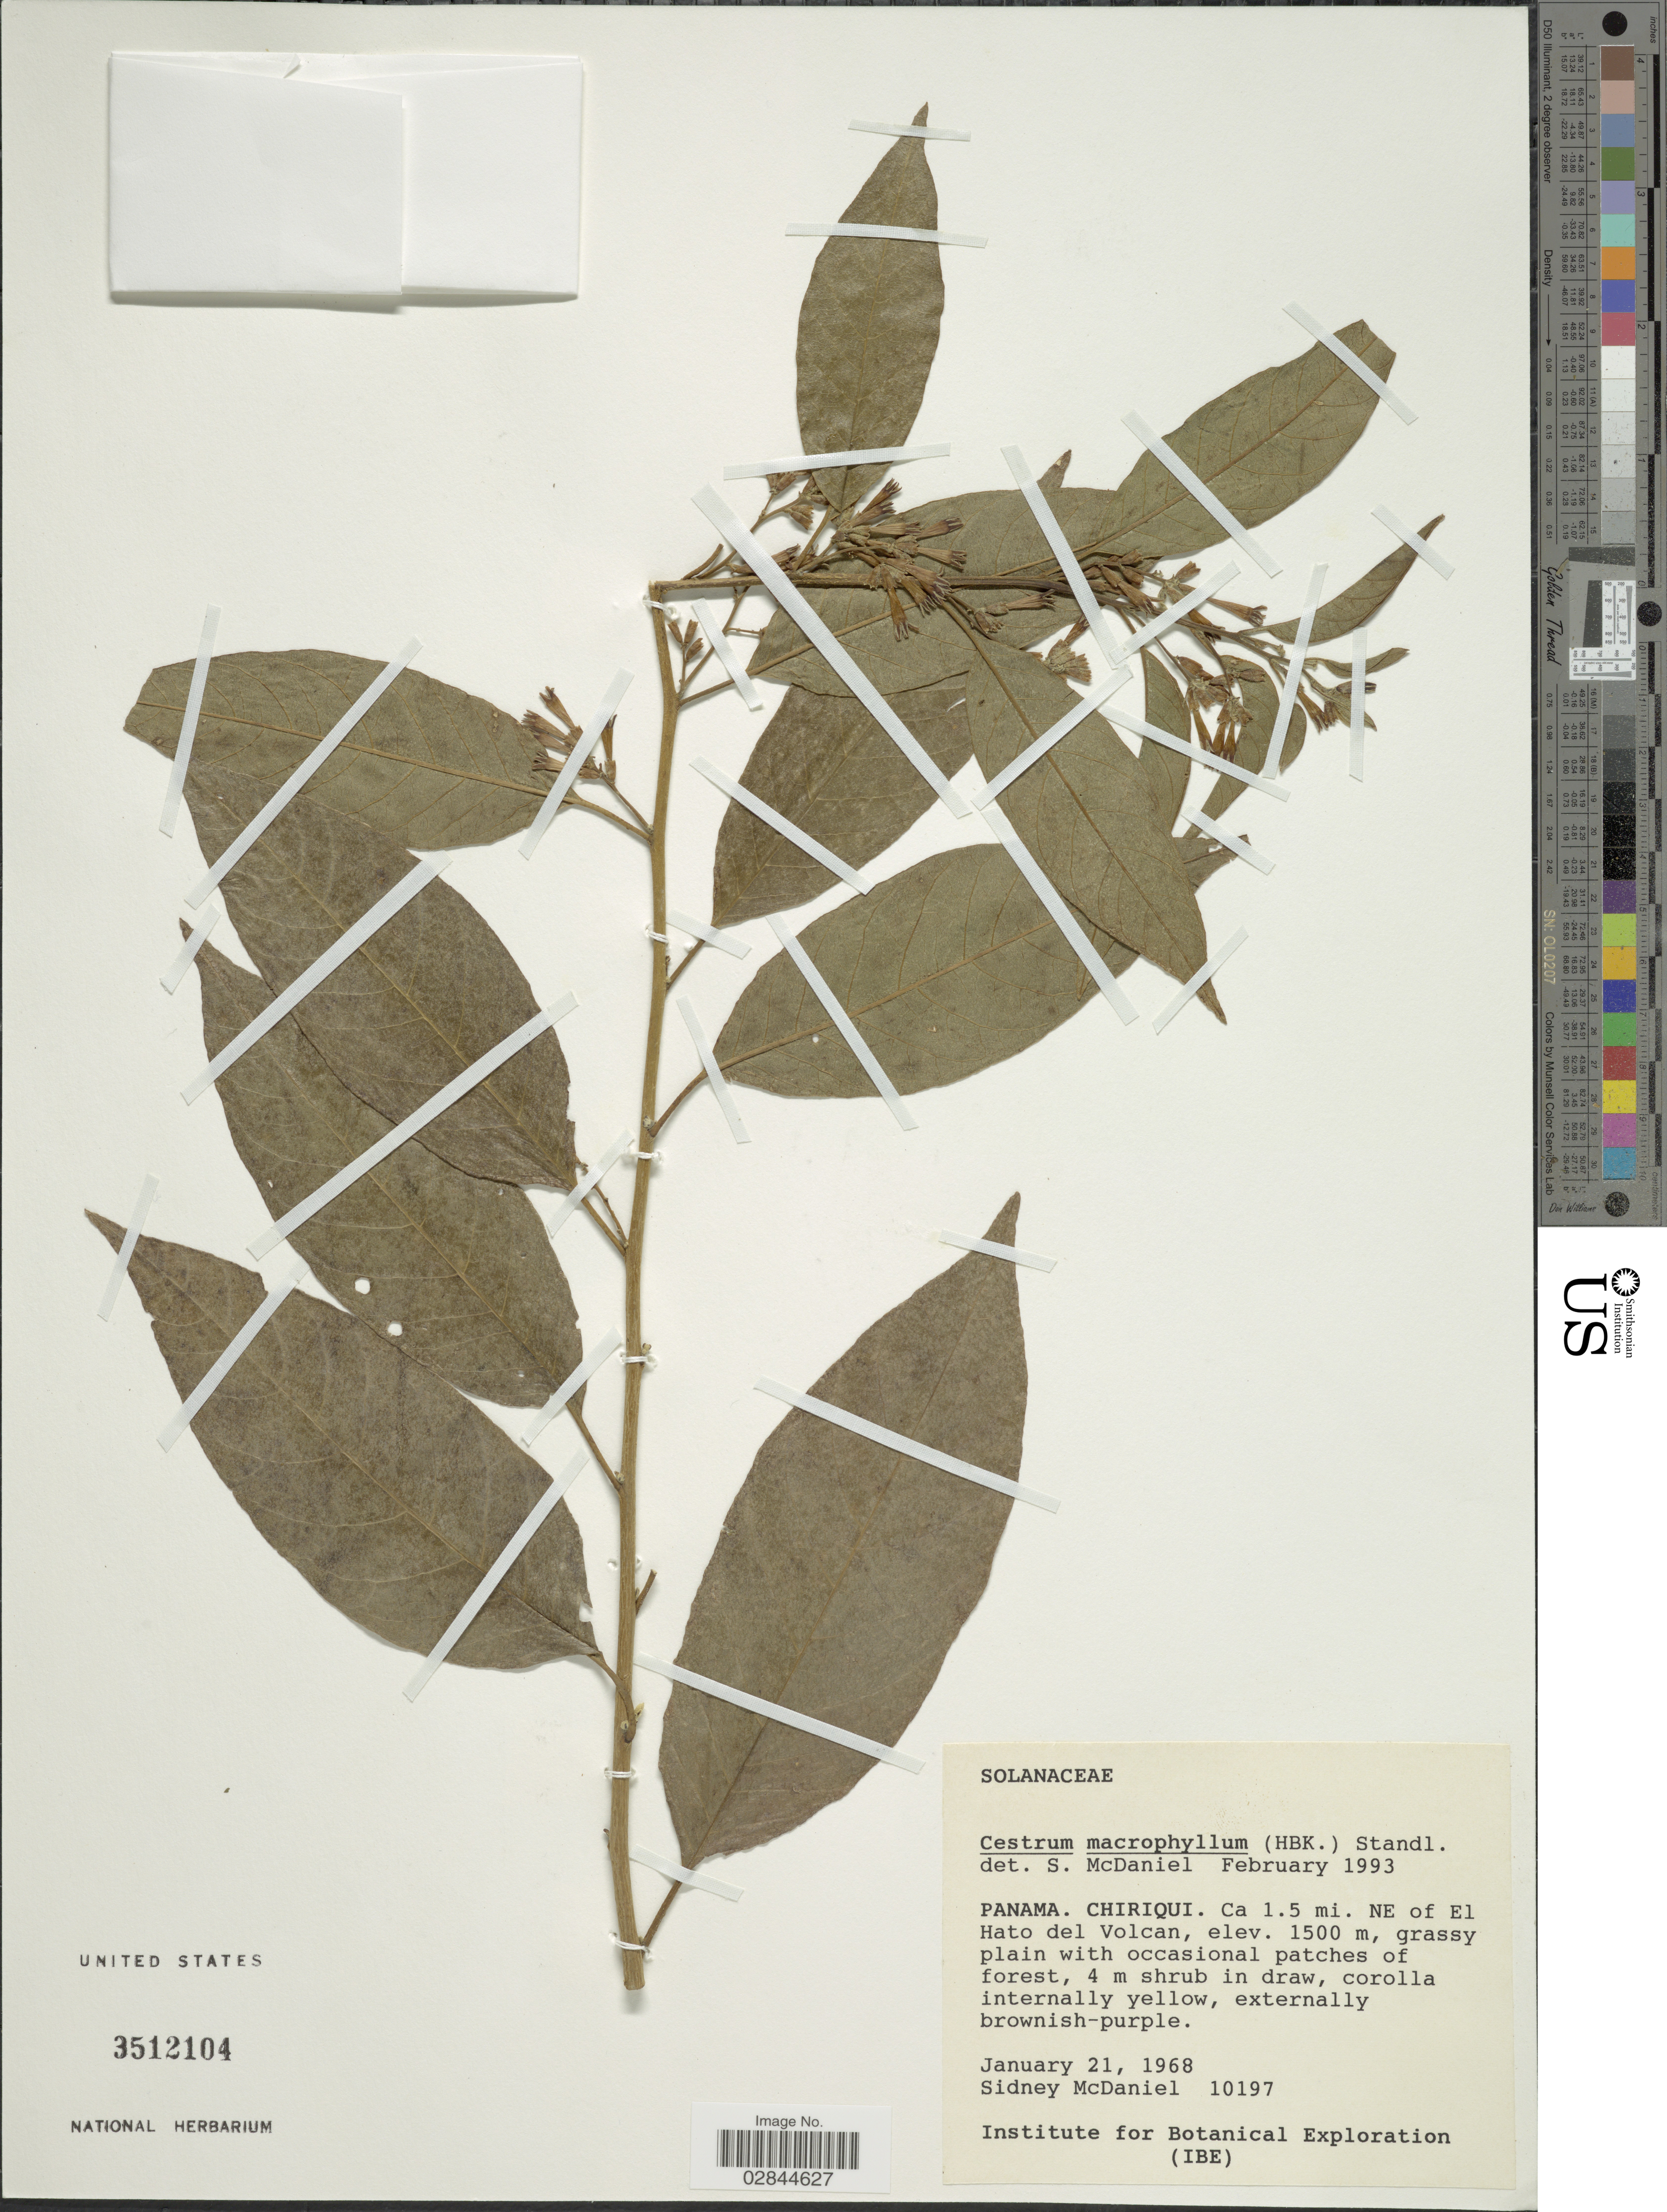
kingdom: Plantae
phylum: Tracheophyta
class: Magnoliopsida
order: Solanales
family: Solanaceae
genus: Cestrum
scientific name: Cestrum macrophyllum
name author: Vent.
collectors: S. McDaniel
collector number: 10197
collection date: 1968-01-21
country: Panama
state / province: Chiriqui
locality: Ca. 1.5 mi. NE of El Hato del Volcan.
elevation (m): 1500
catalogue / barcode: US 3512104